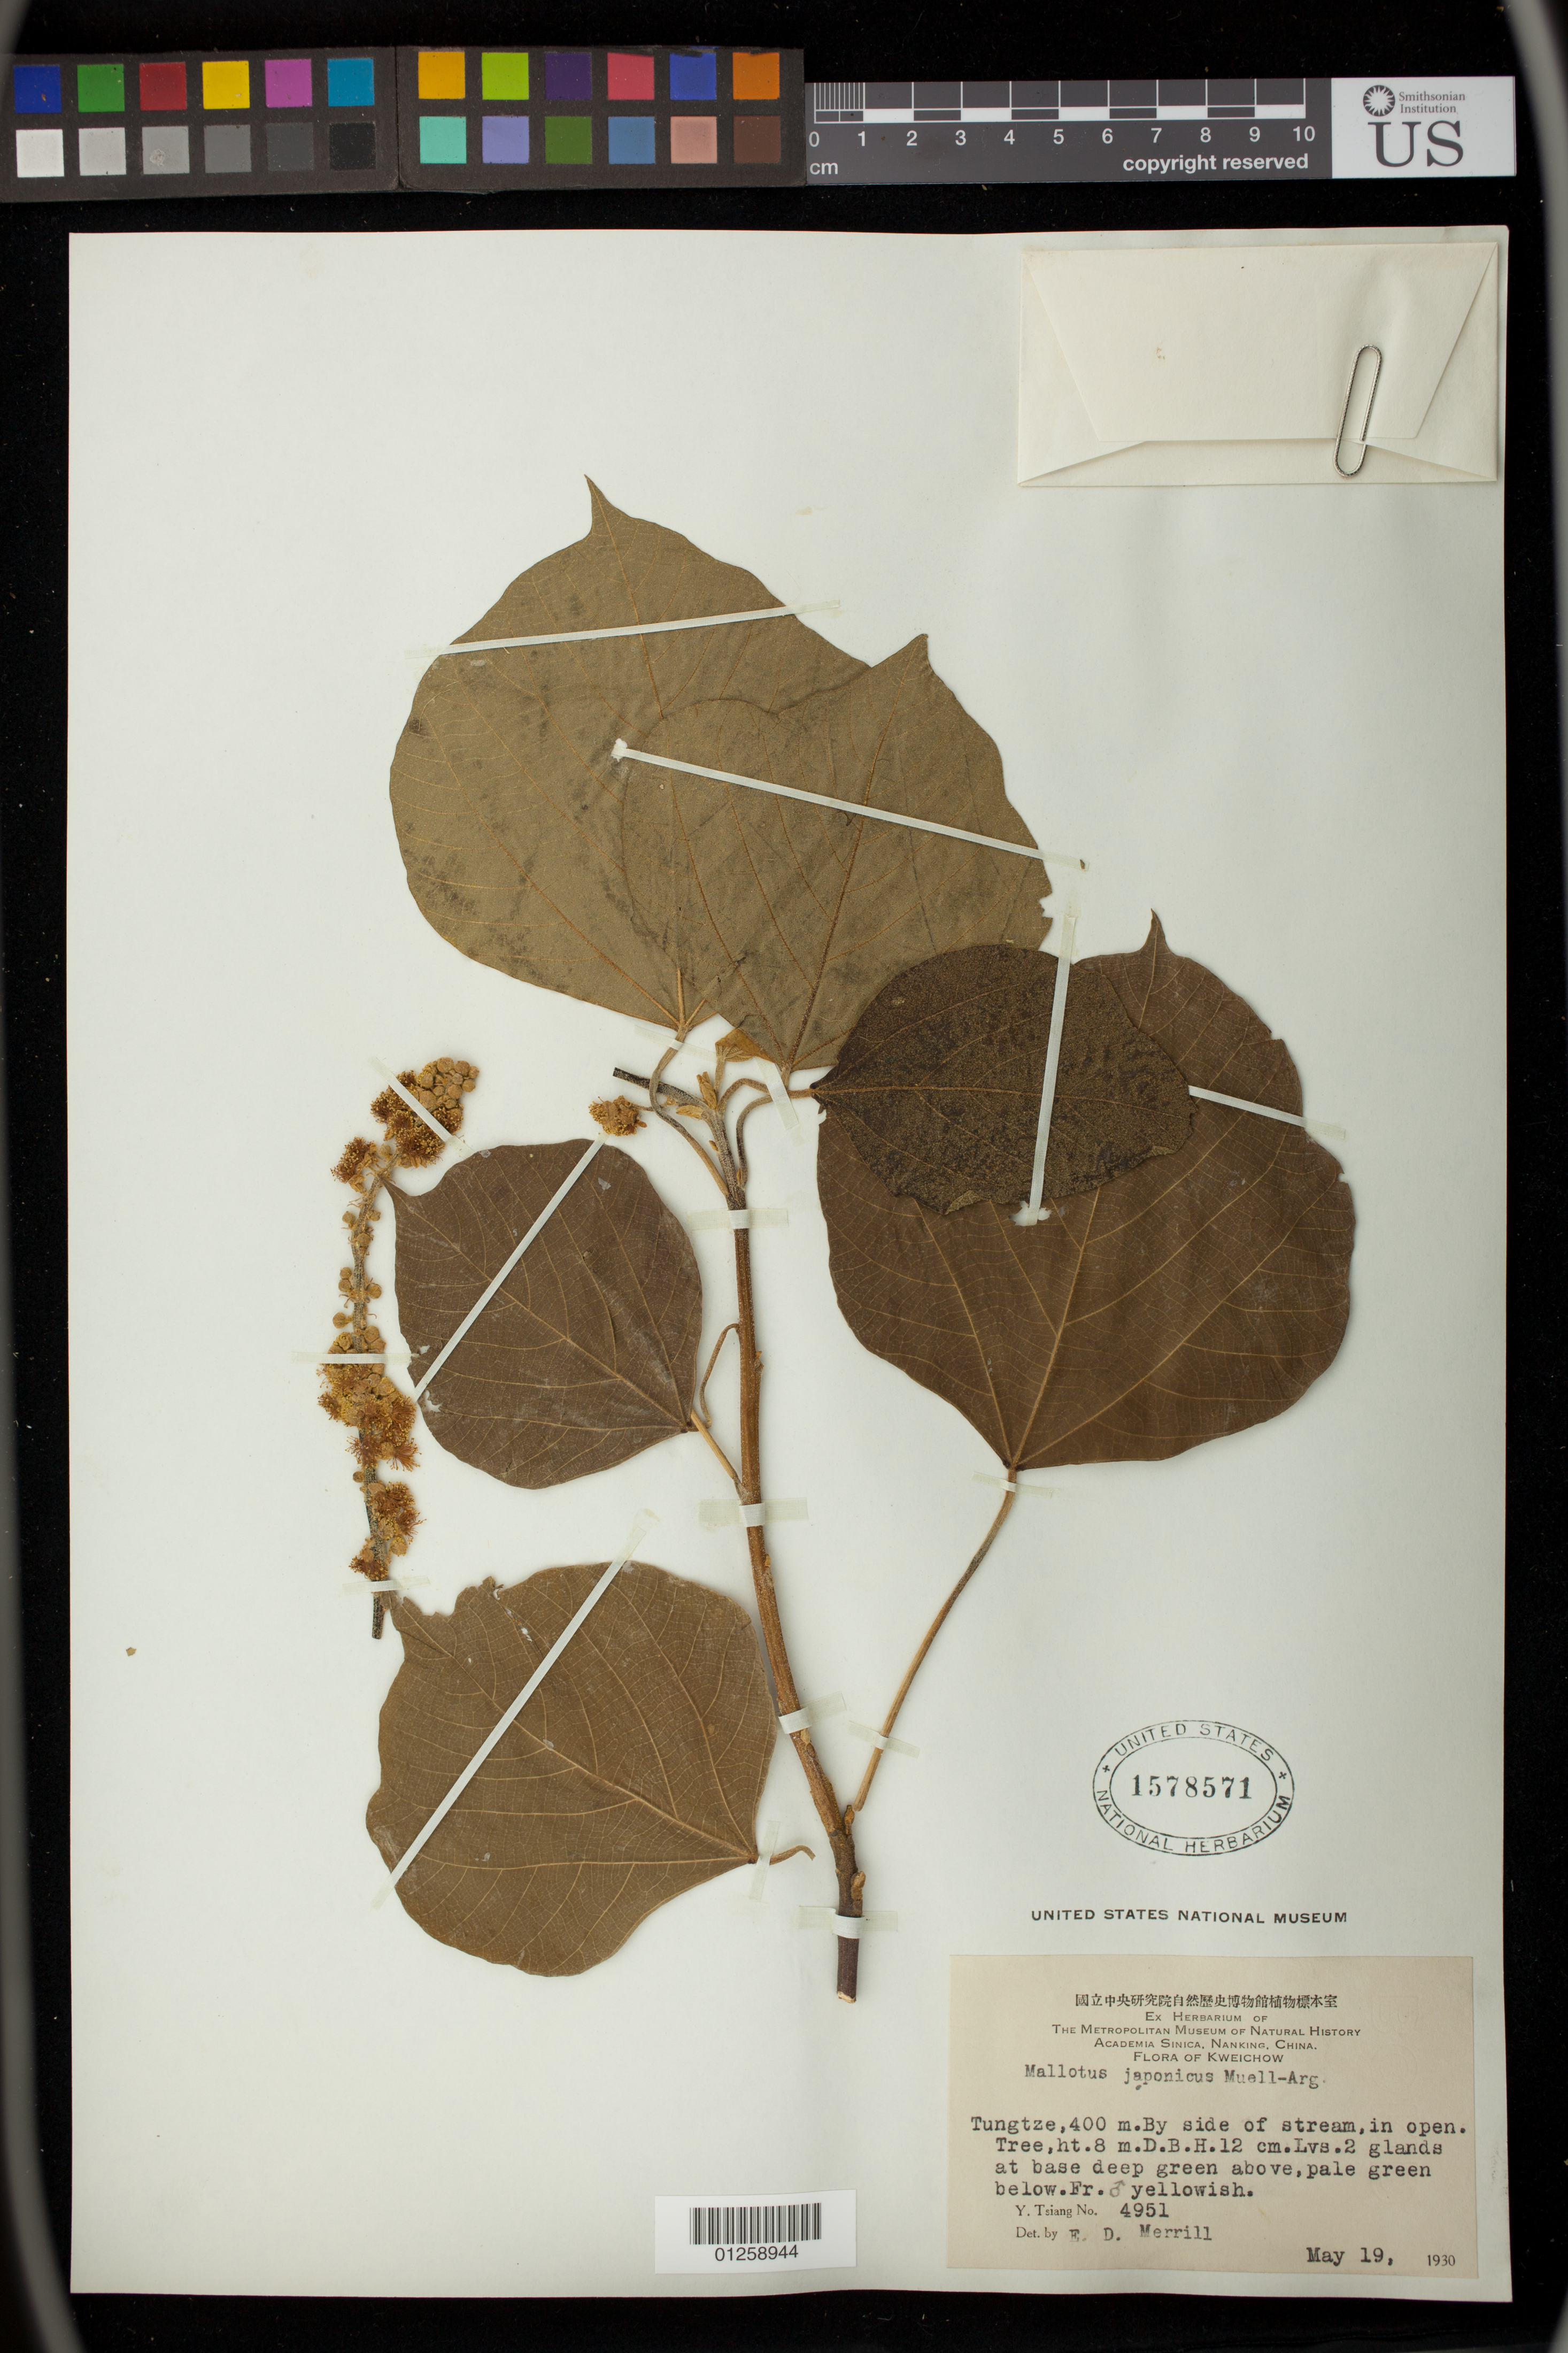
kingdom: Plantae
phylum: Tracheophyta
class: Magnoliopsida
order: Malpighiales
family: Euphorbiaceae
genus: Mallotus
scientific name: Mallotus japonicus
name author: (Spreng.) Müll. Arg.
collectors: Y. Tsiang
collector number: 4951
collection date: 1930-05-19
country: China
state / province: Guizhou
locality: Tungtze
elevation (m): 400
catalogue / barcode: US 1578571